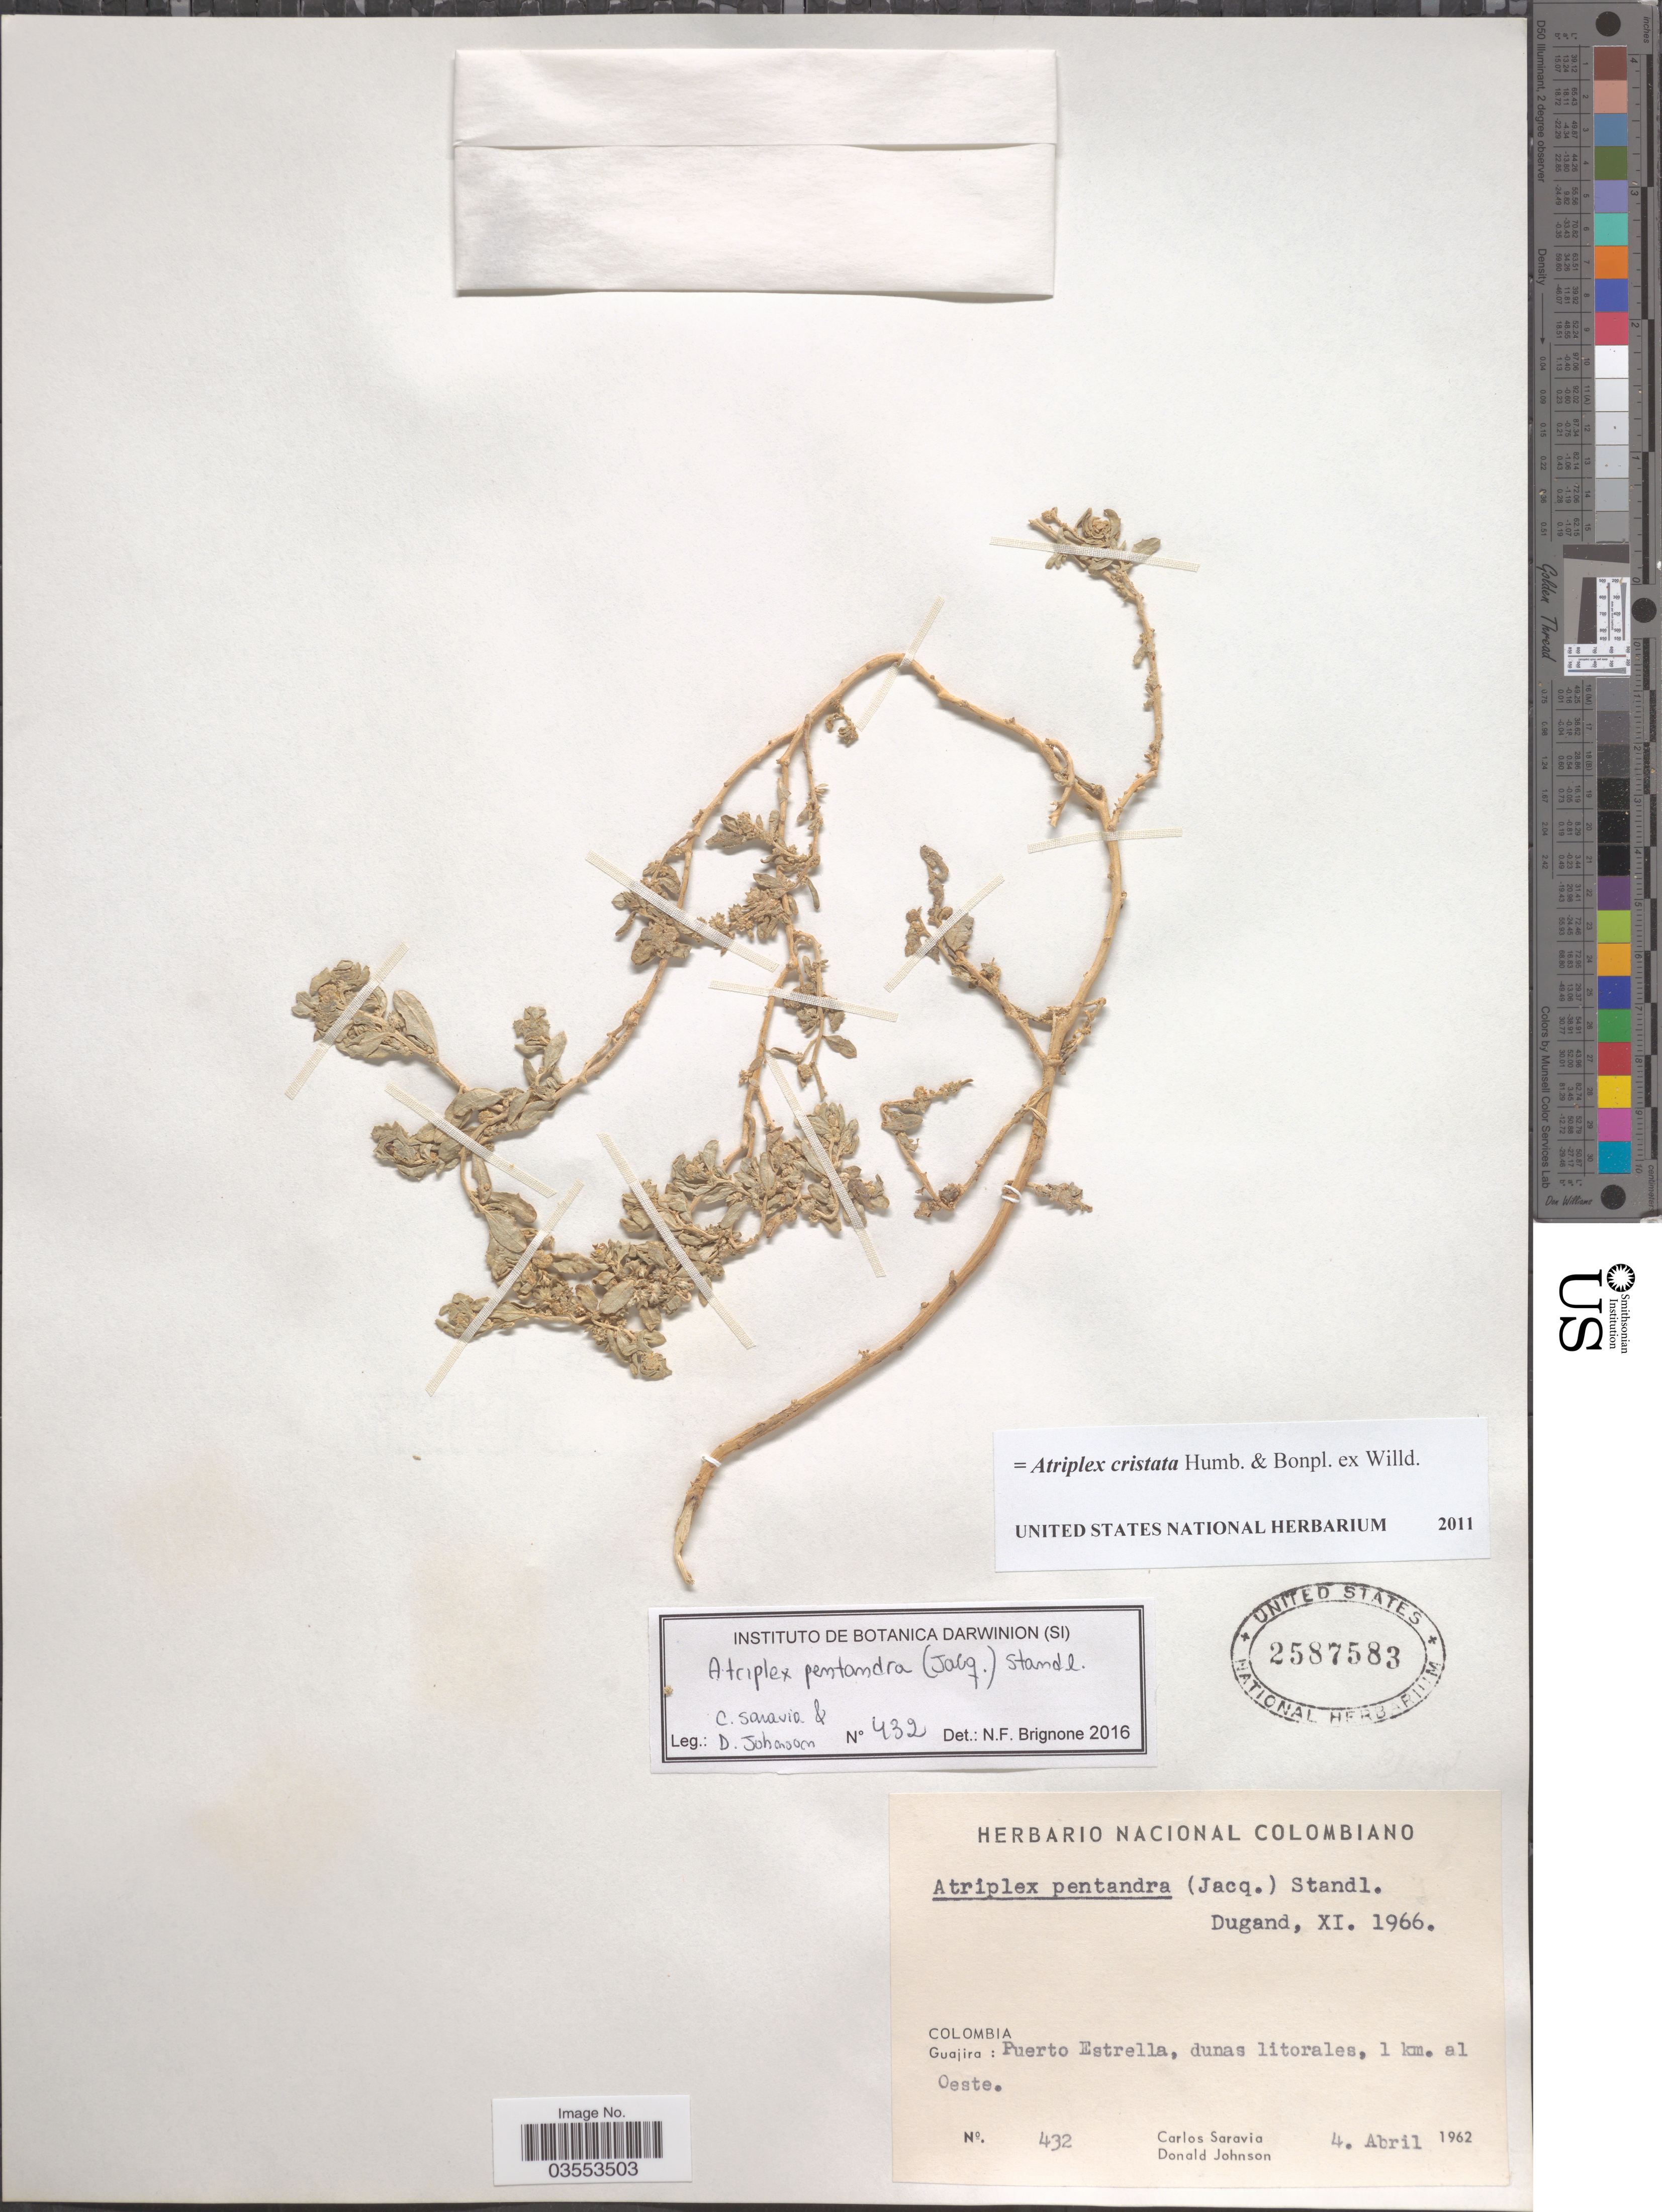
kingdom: Plantae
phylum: Tracheophyta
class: Magnoliopsida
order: Caryophyllales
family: Amaranthaceae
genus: Atriplex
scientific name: Atriplex pentandra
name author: (Jacq.) Standl.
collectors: C. Saravia & D. Johnson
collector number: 432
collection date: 1962-04-04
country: Colombia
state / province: La Guajira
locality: Guajira: Puerto Estrella, dunas litorales, 1 km. al Oeste.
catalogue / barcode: US 2587583